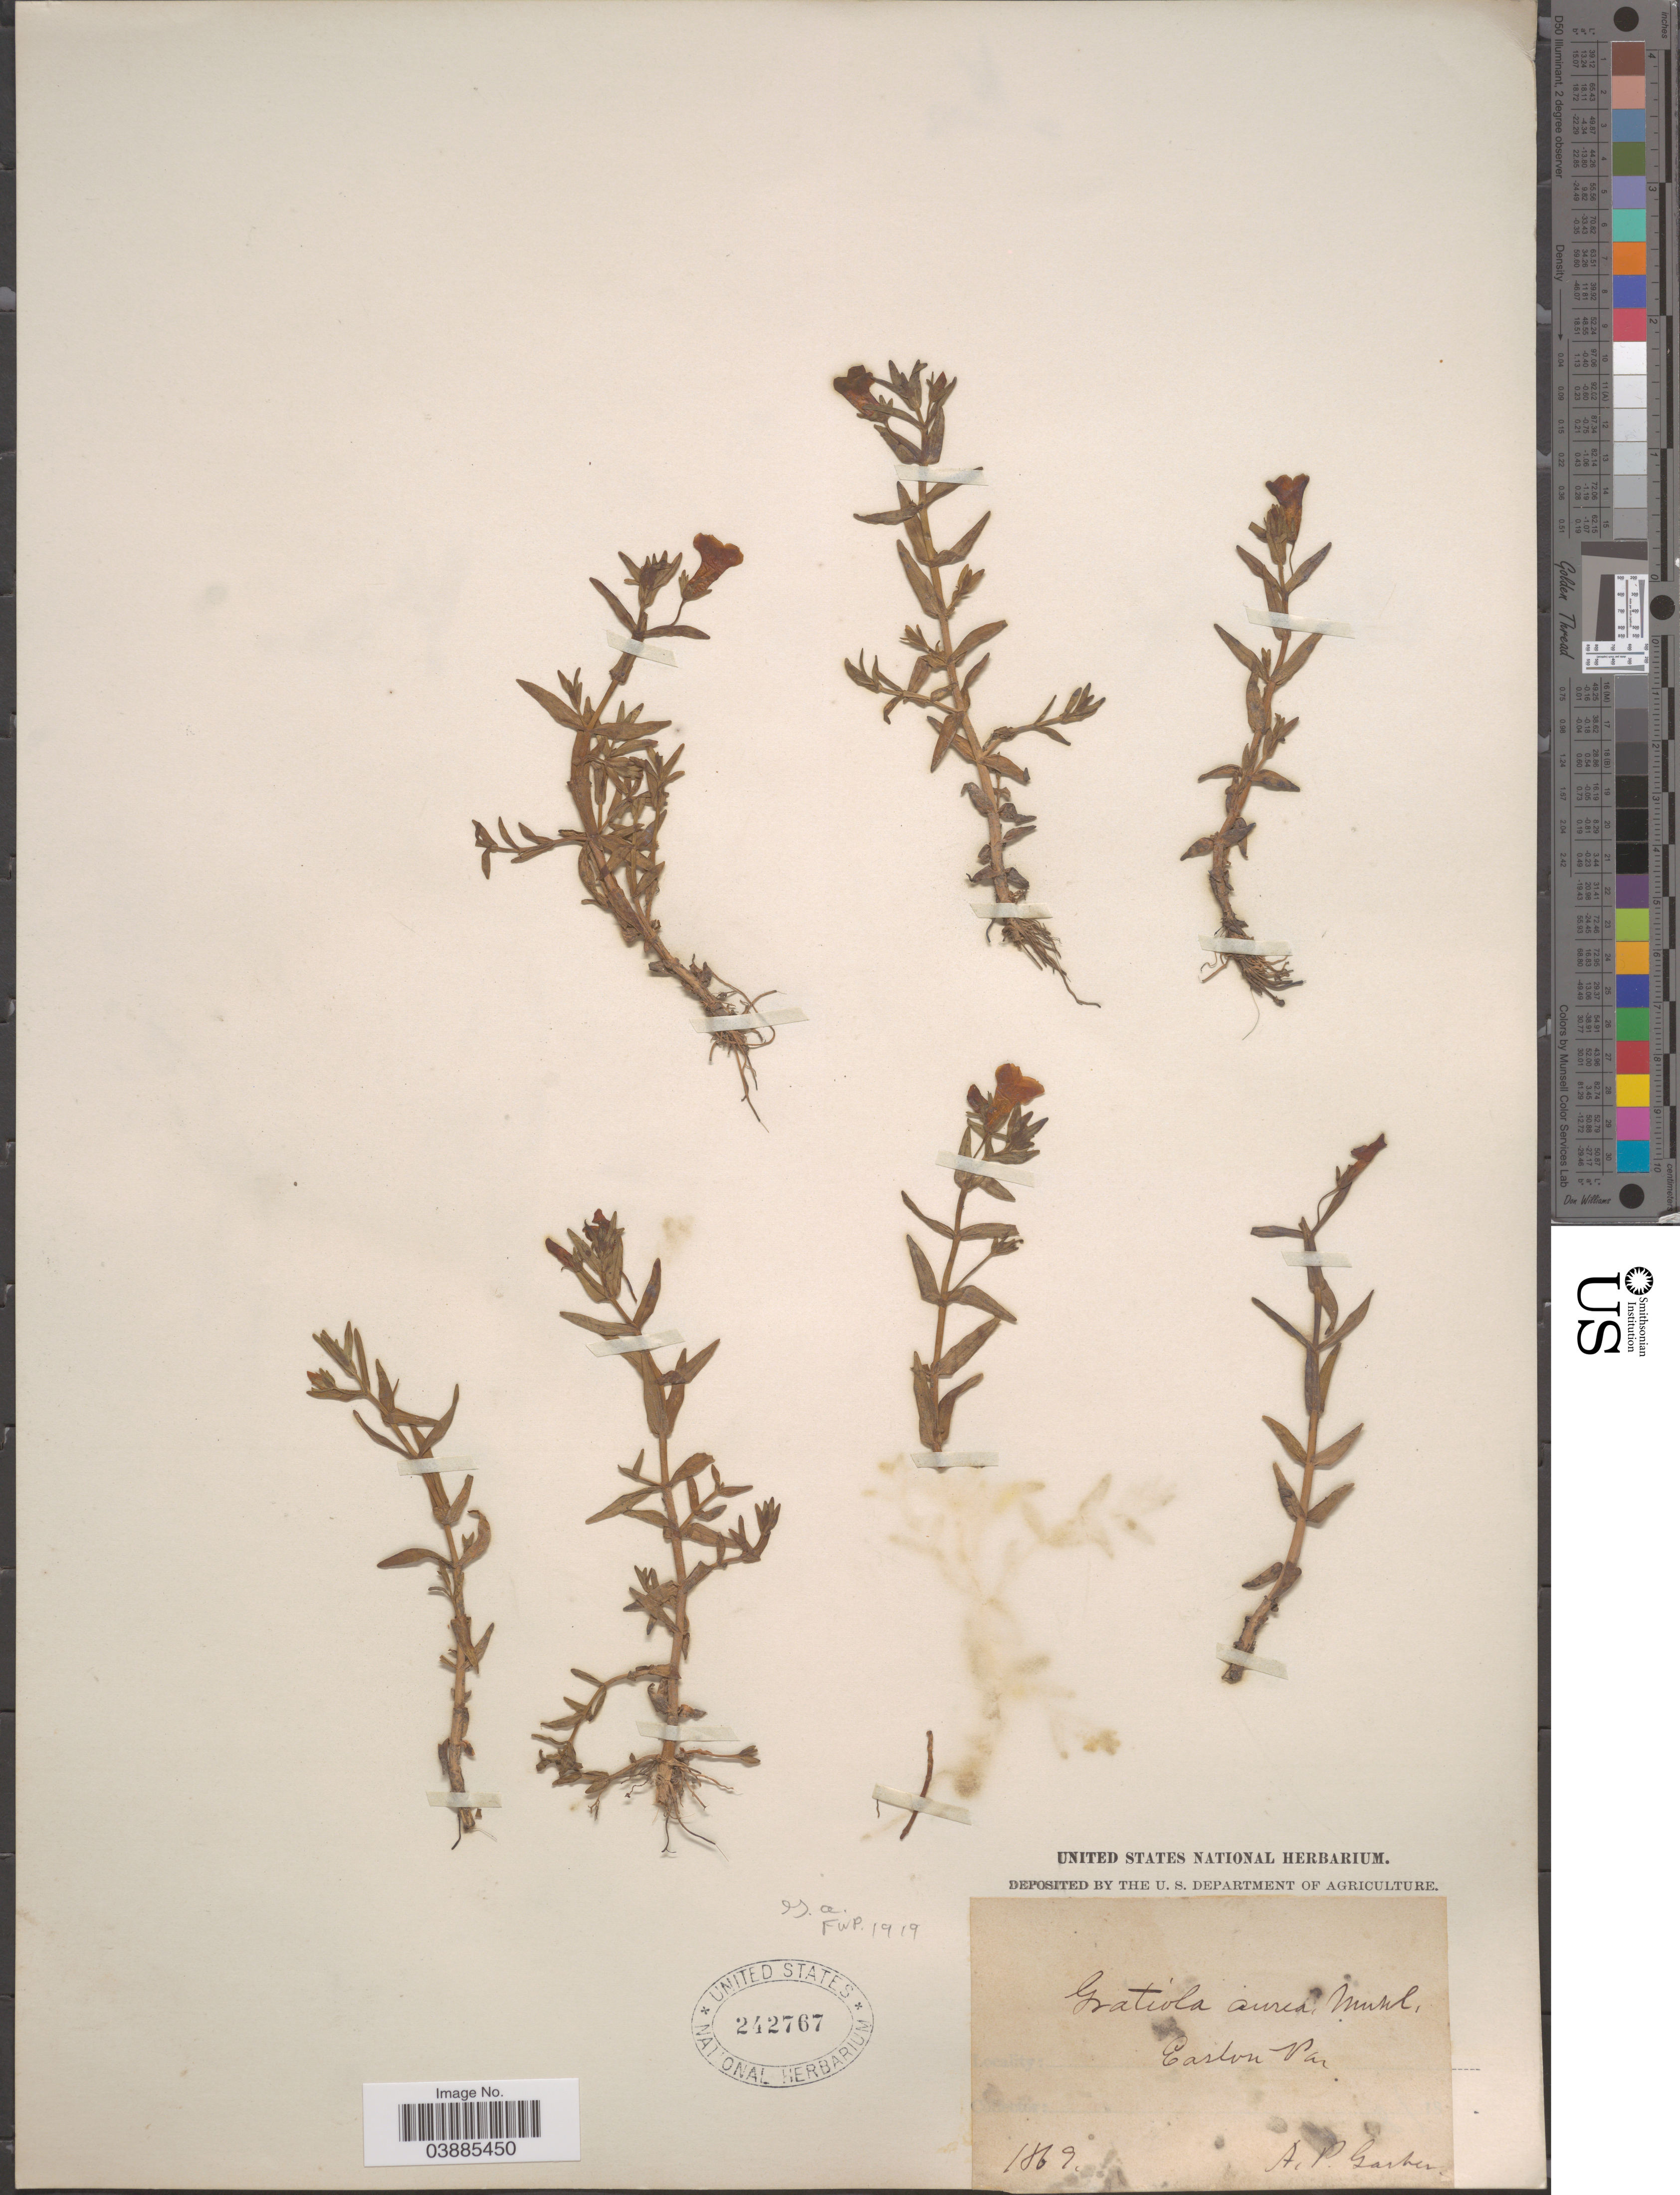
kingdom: Plantae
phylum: Tracheophyta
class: Magnoliopsida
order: Lamiales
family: Plantaginaceae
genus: Gratiola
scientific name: Gratiola aurea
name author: Pursh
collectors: A. P. Garber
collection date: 1869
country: United States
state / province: Pennsylvania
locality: Easton.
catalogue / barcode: US 242767